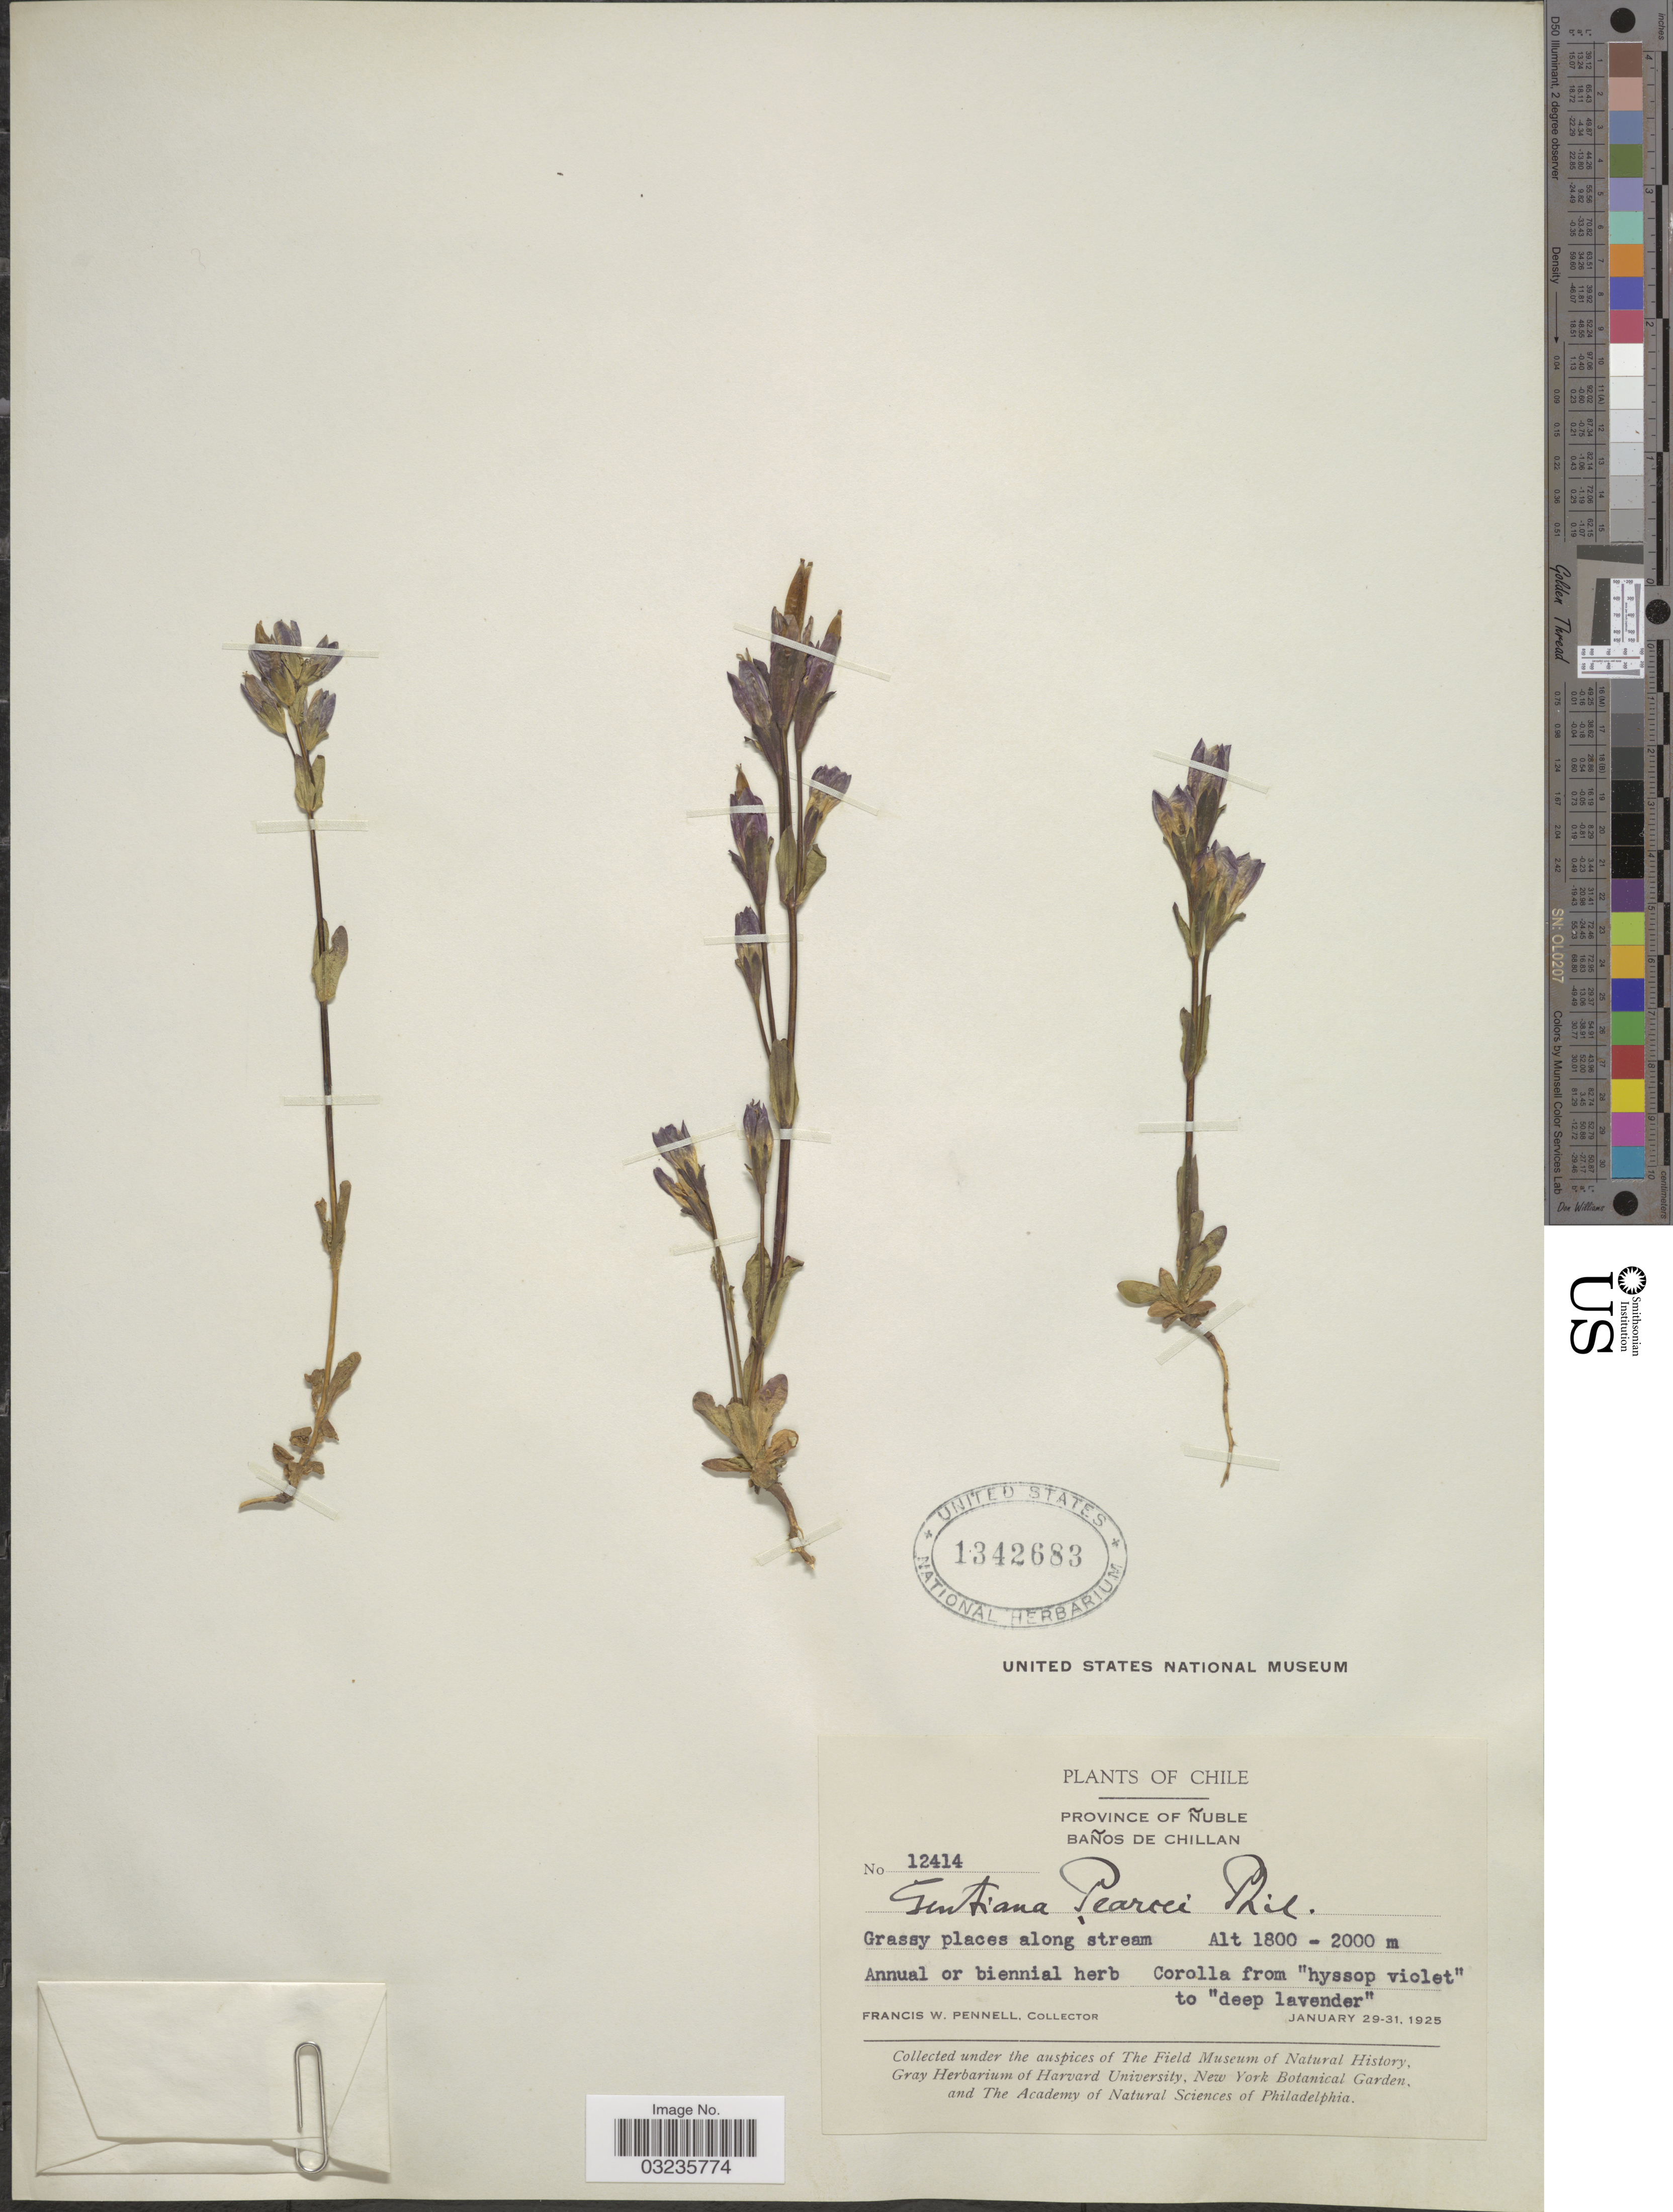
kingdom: Plantae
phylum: Tracheophyta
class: Magnoliopsida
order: Gentianales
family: Gentianaceae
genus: Gentiana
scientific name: Gentiana pearcei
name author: Phil.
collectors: F. W. Pennell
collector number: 12414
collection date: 1925-01-29/1925-01-31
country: Chile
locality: Province of Ñuble. Baños de Chillan.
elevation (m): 1800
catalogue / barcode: US 1342683